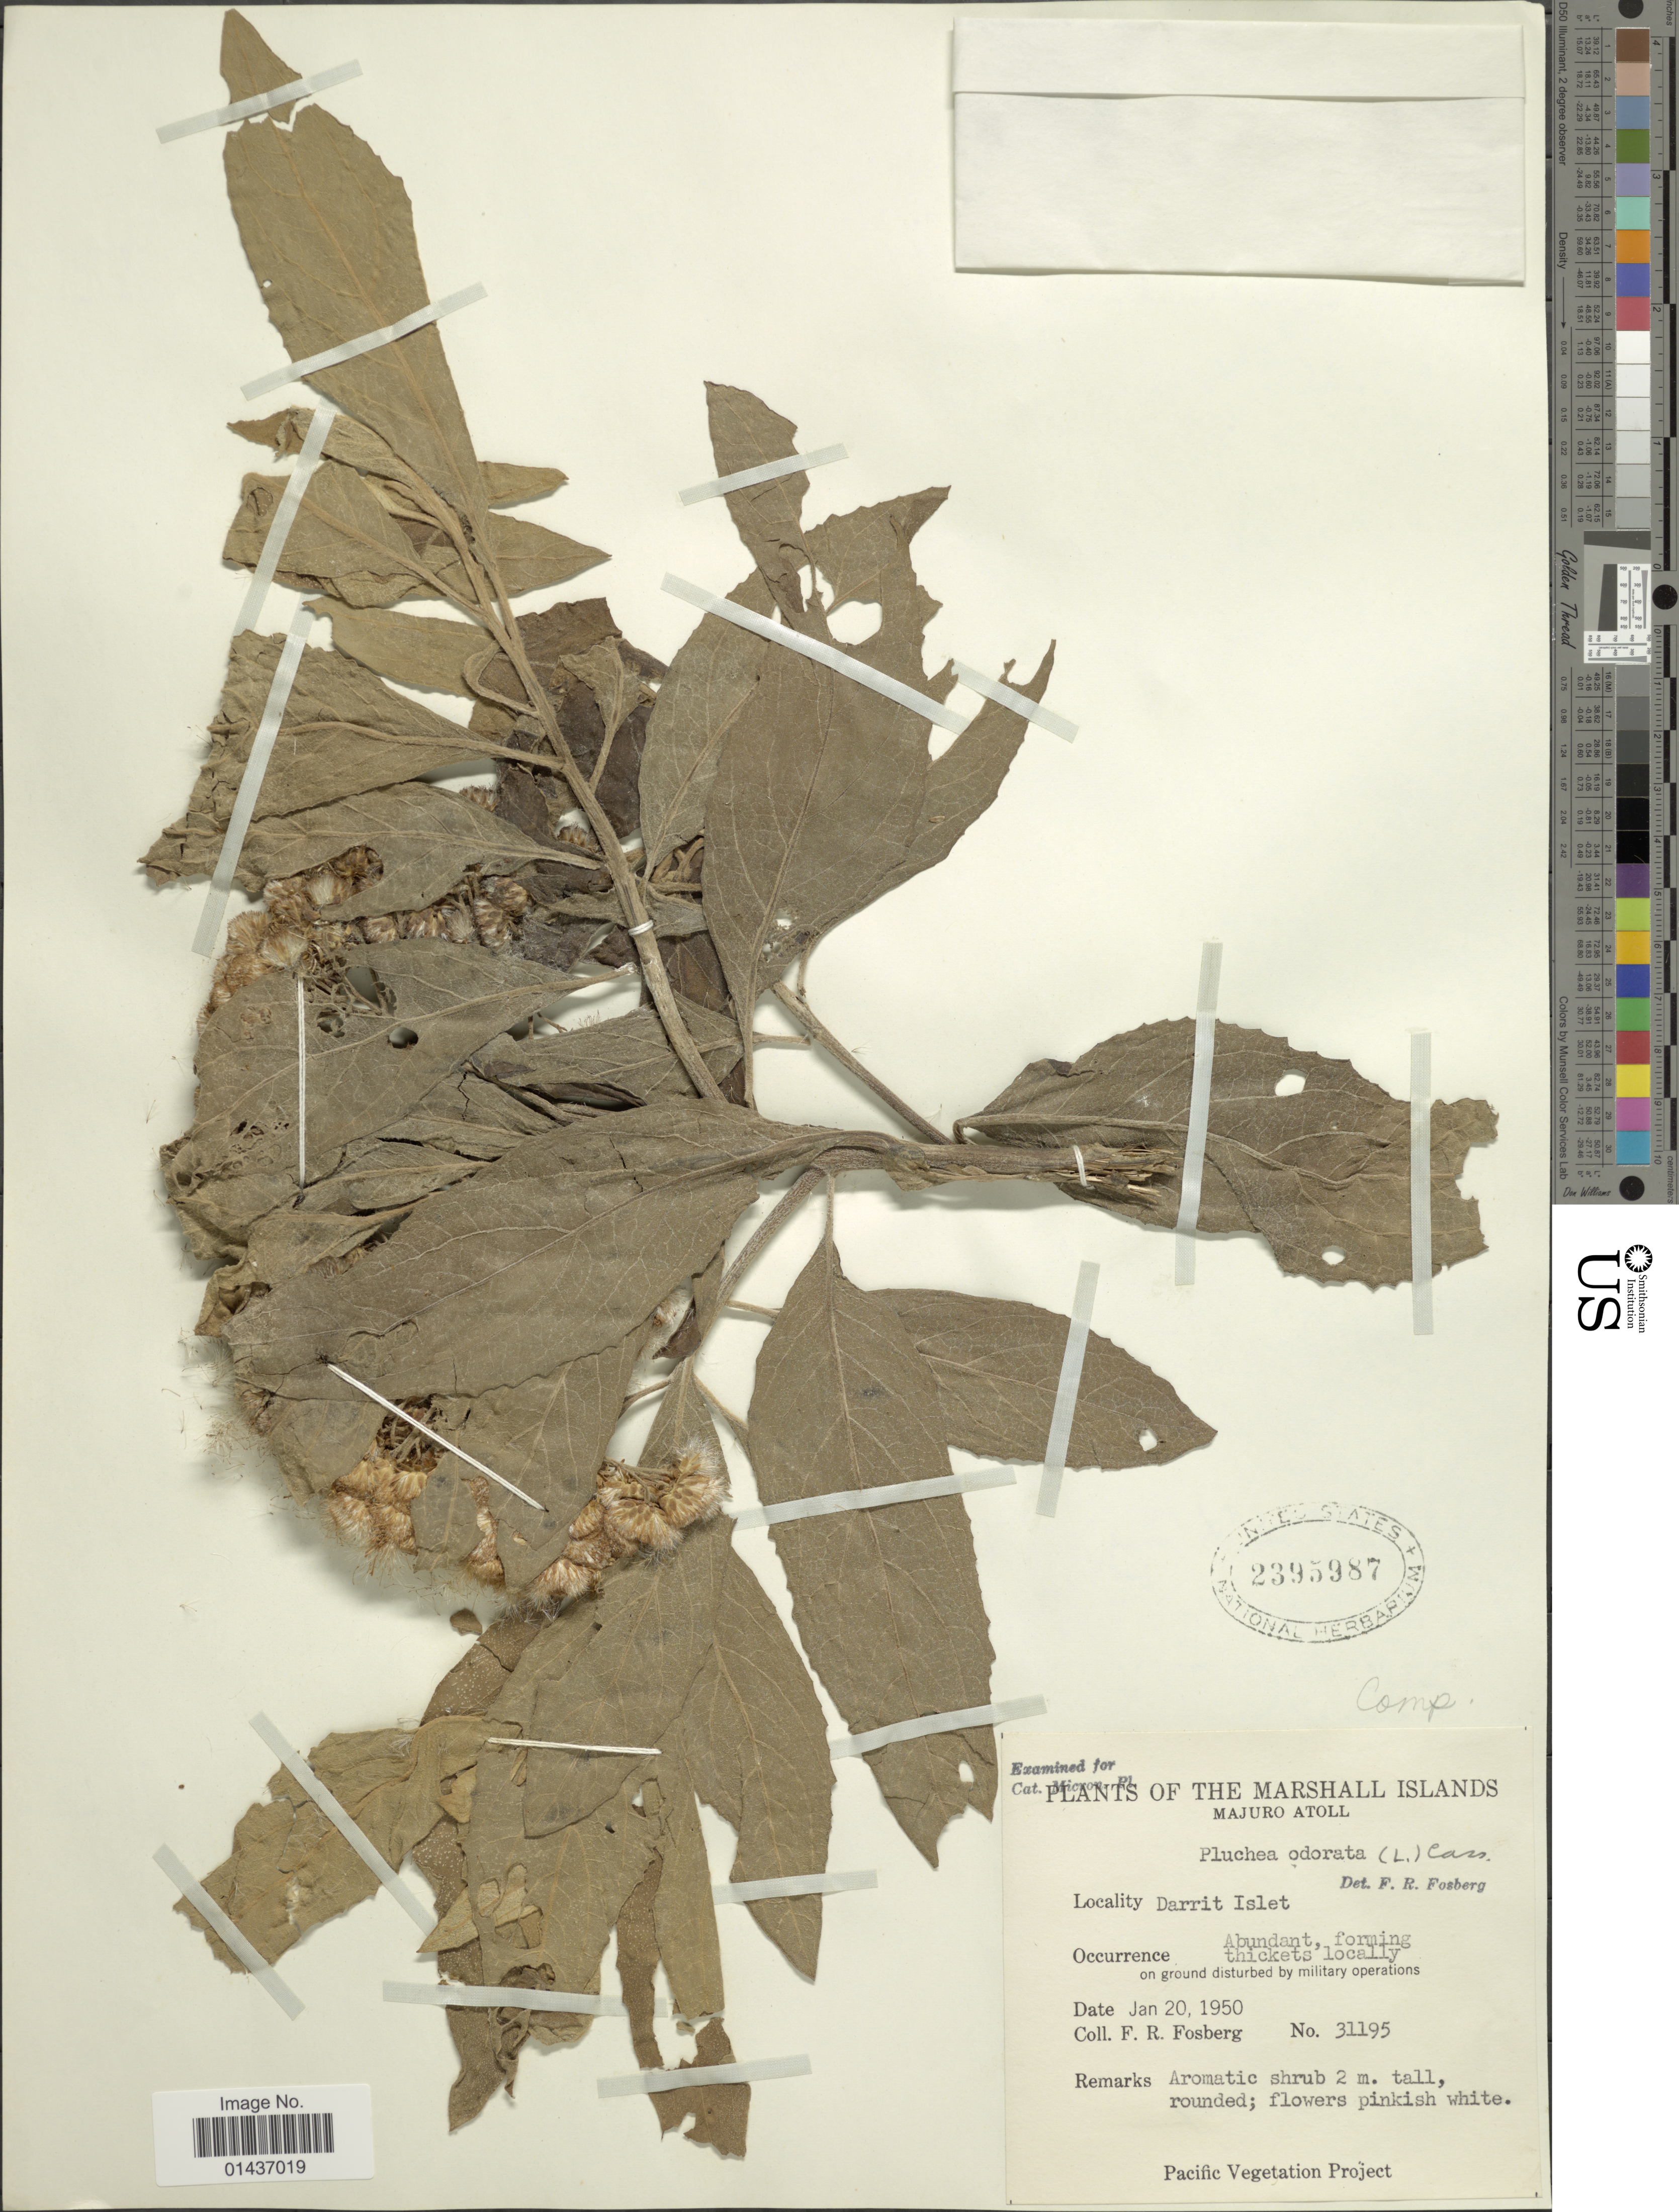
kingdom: Plantae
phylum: Tracheophyta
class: Magnoliopsida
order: Asterales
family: Asteraceae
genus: Pluchea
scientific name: Pluchea carolinensis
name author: (Jacq.) D. Don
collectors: F. R. Fosberg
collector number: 31195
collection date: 1950-01-20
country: Marshall Islands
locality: Majuro Atoll, Darrit Islet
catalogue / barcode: US 2395987